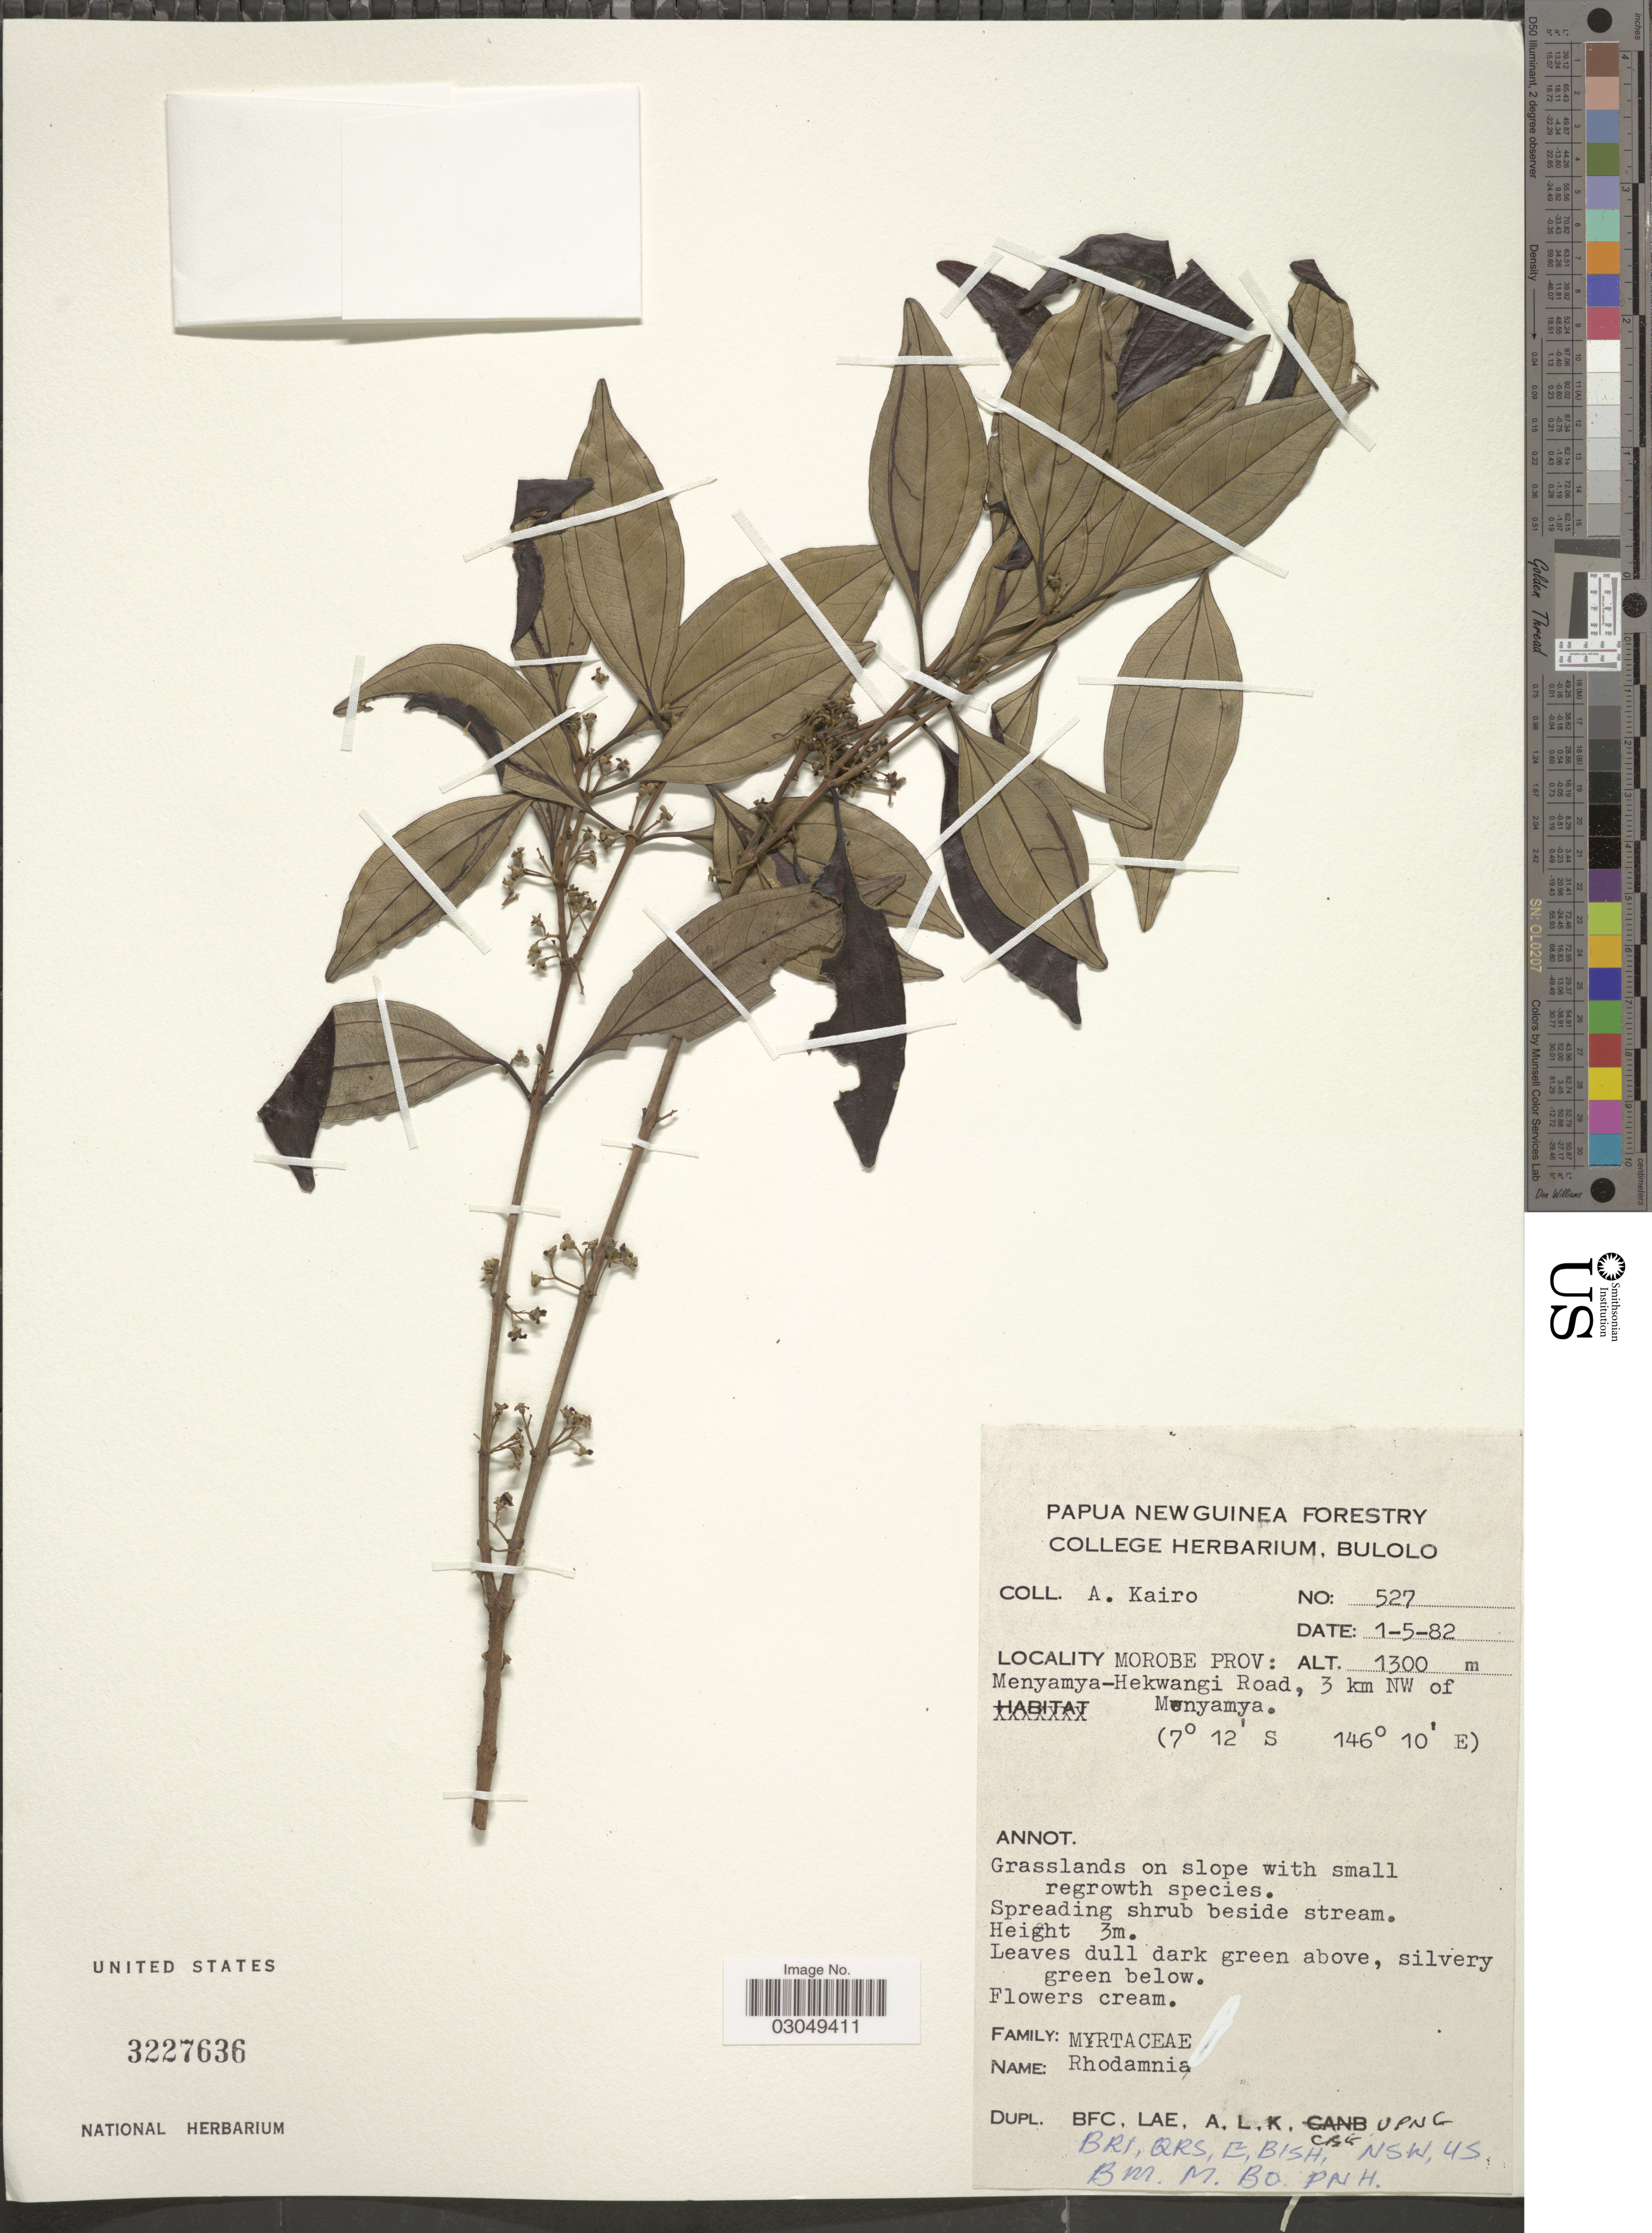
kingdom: Plantae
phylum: Tracheophyta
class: Magnoliopsida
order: Myrtales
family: Myrtaceae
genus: Rhodamnia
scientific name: Rhodamnia sp.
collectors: A. Kairo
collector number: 527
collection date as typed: Transcribed d/m/y: 1/5/82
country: Papua New Guinea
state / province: Morobe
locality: Menyamya-Hekwangi Road, 3 km NW of M [illegible text]nyamya.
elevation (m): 1300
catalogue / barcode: US 3227636